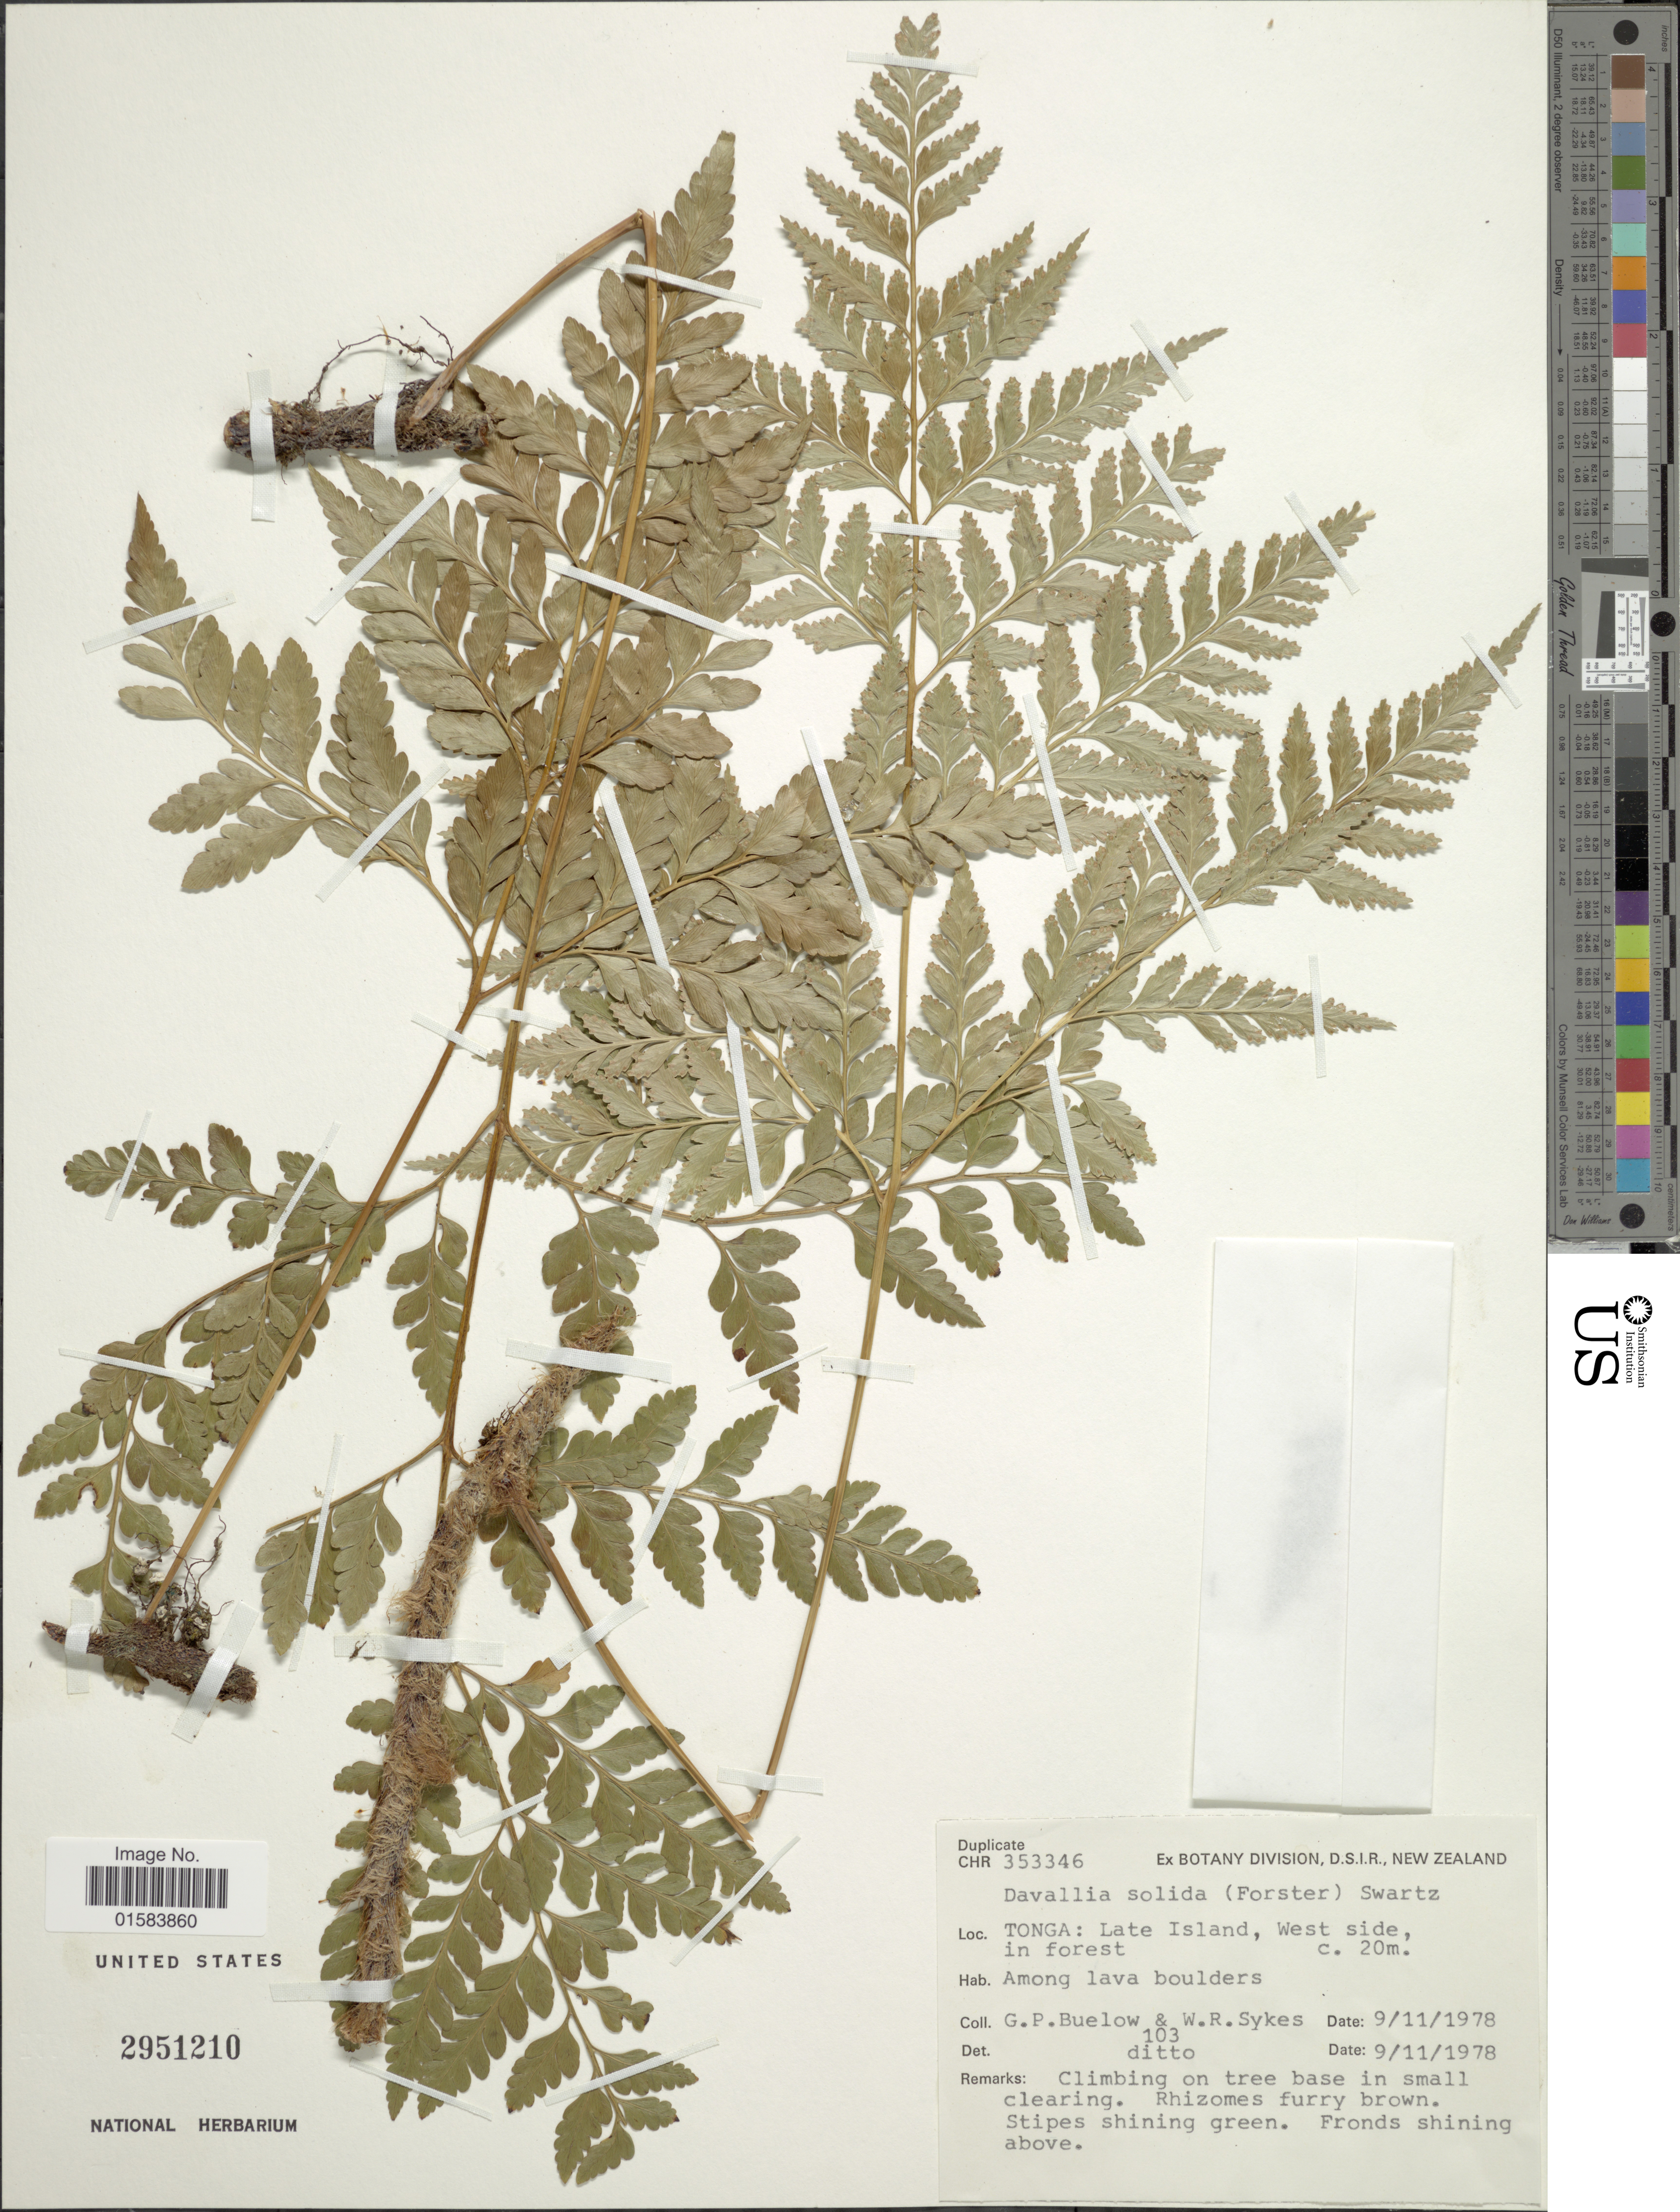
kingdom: Plantae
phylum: Tracheophyta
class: Polypodiopsida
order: Polypodiales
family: Davalliaceae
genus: Davallia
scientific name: Davallia solida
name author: (G. Forst.) Sw.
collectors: G. Buelow & W. R. Sykes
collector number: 103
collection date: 1978-11-09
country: Tonga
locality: Late Island, West side, in forest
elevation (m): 20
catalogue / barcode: US 2951210